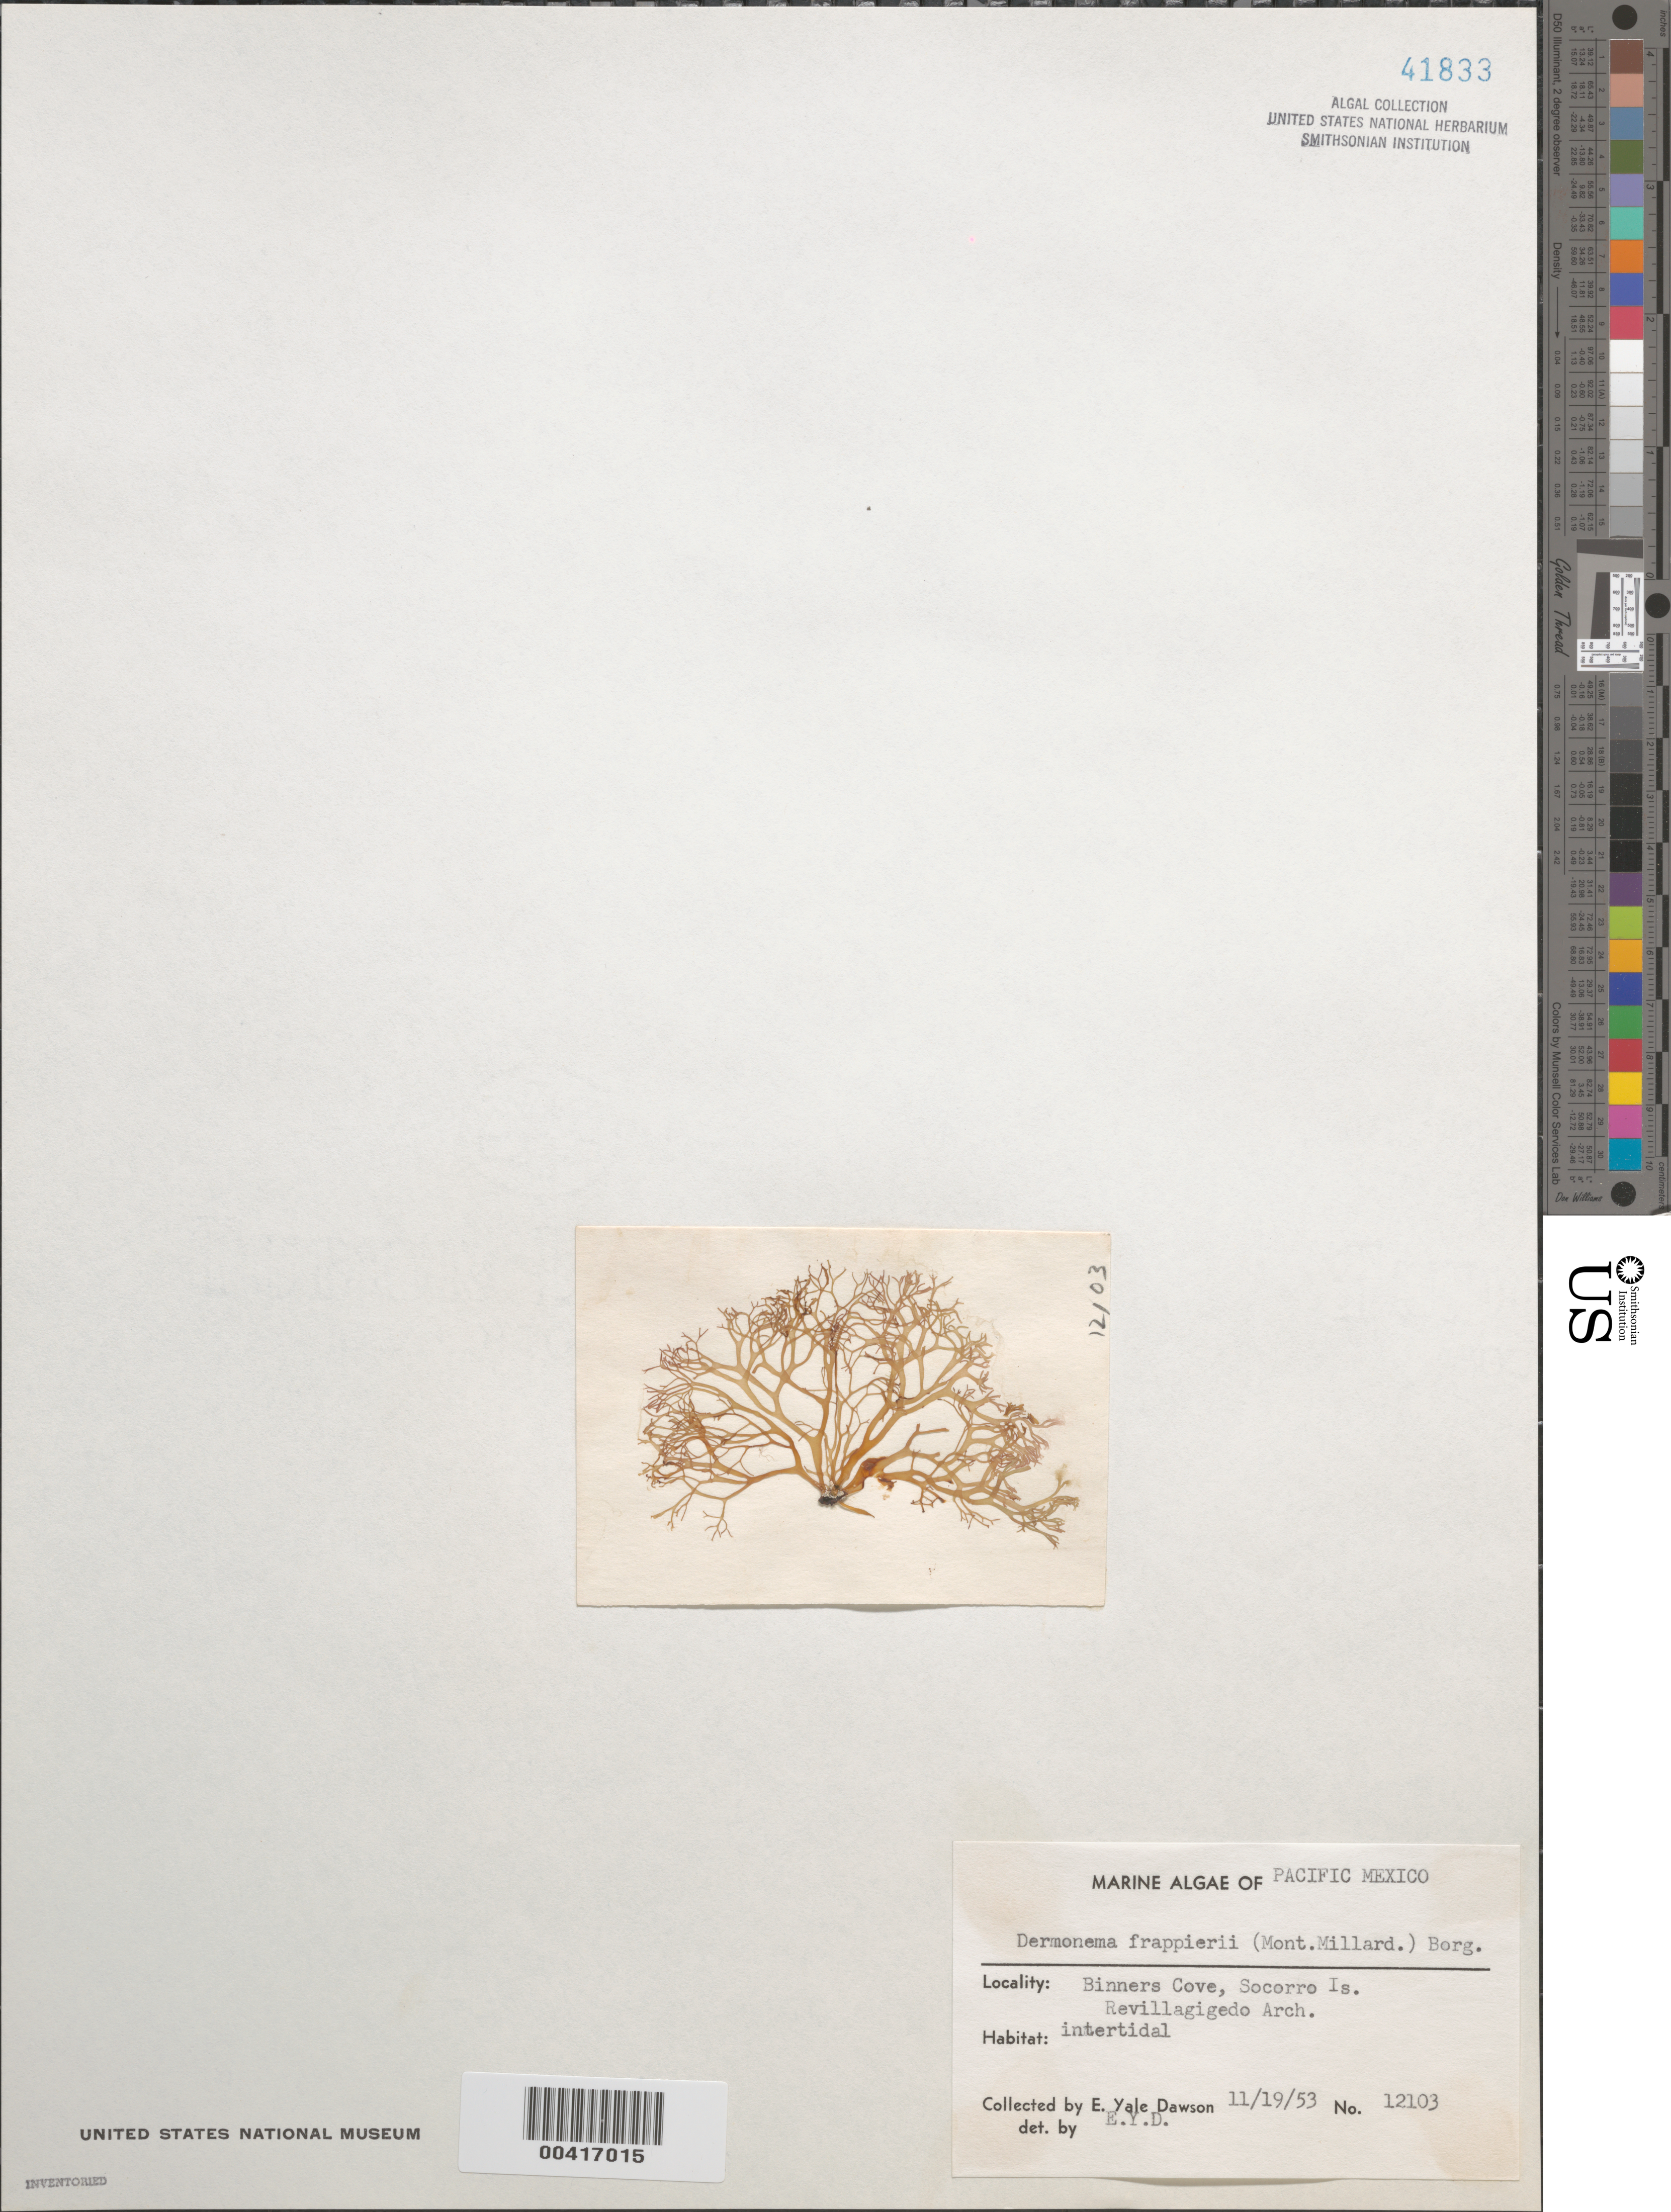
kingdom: Plantae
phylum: Rhodophyta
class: Florideophyceae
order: Nemaliales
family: Liagoraceae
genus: Dermonema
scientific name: Dermonema virens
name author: (J. Agardh) Pedroche & Ávila Ortíz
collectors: E. Y. Dawson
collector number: EYD 12103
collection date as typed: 19 Nov 1953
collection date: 1953-11-19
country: Mexico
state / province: Colima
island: Isla Socorro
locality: Binners Cove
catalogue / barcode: US 41833